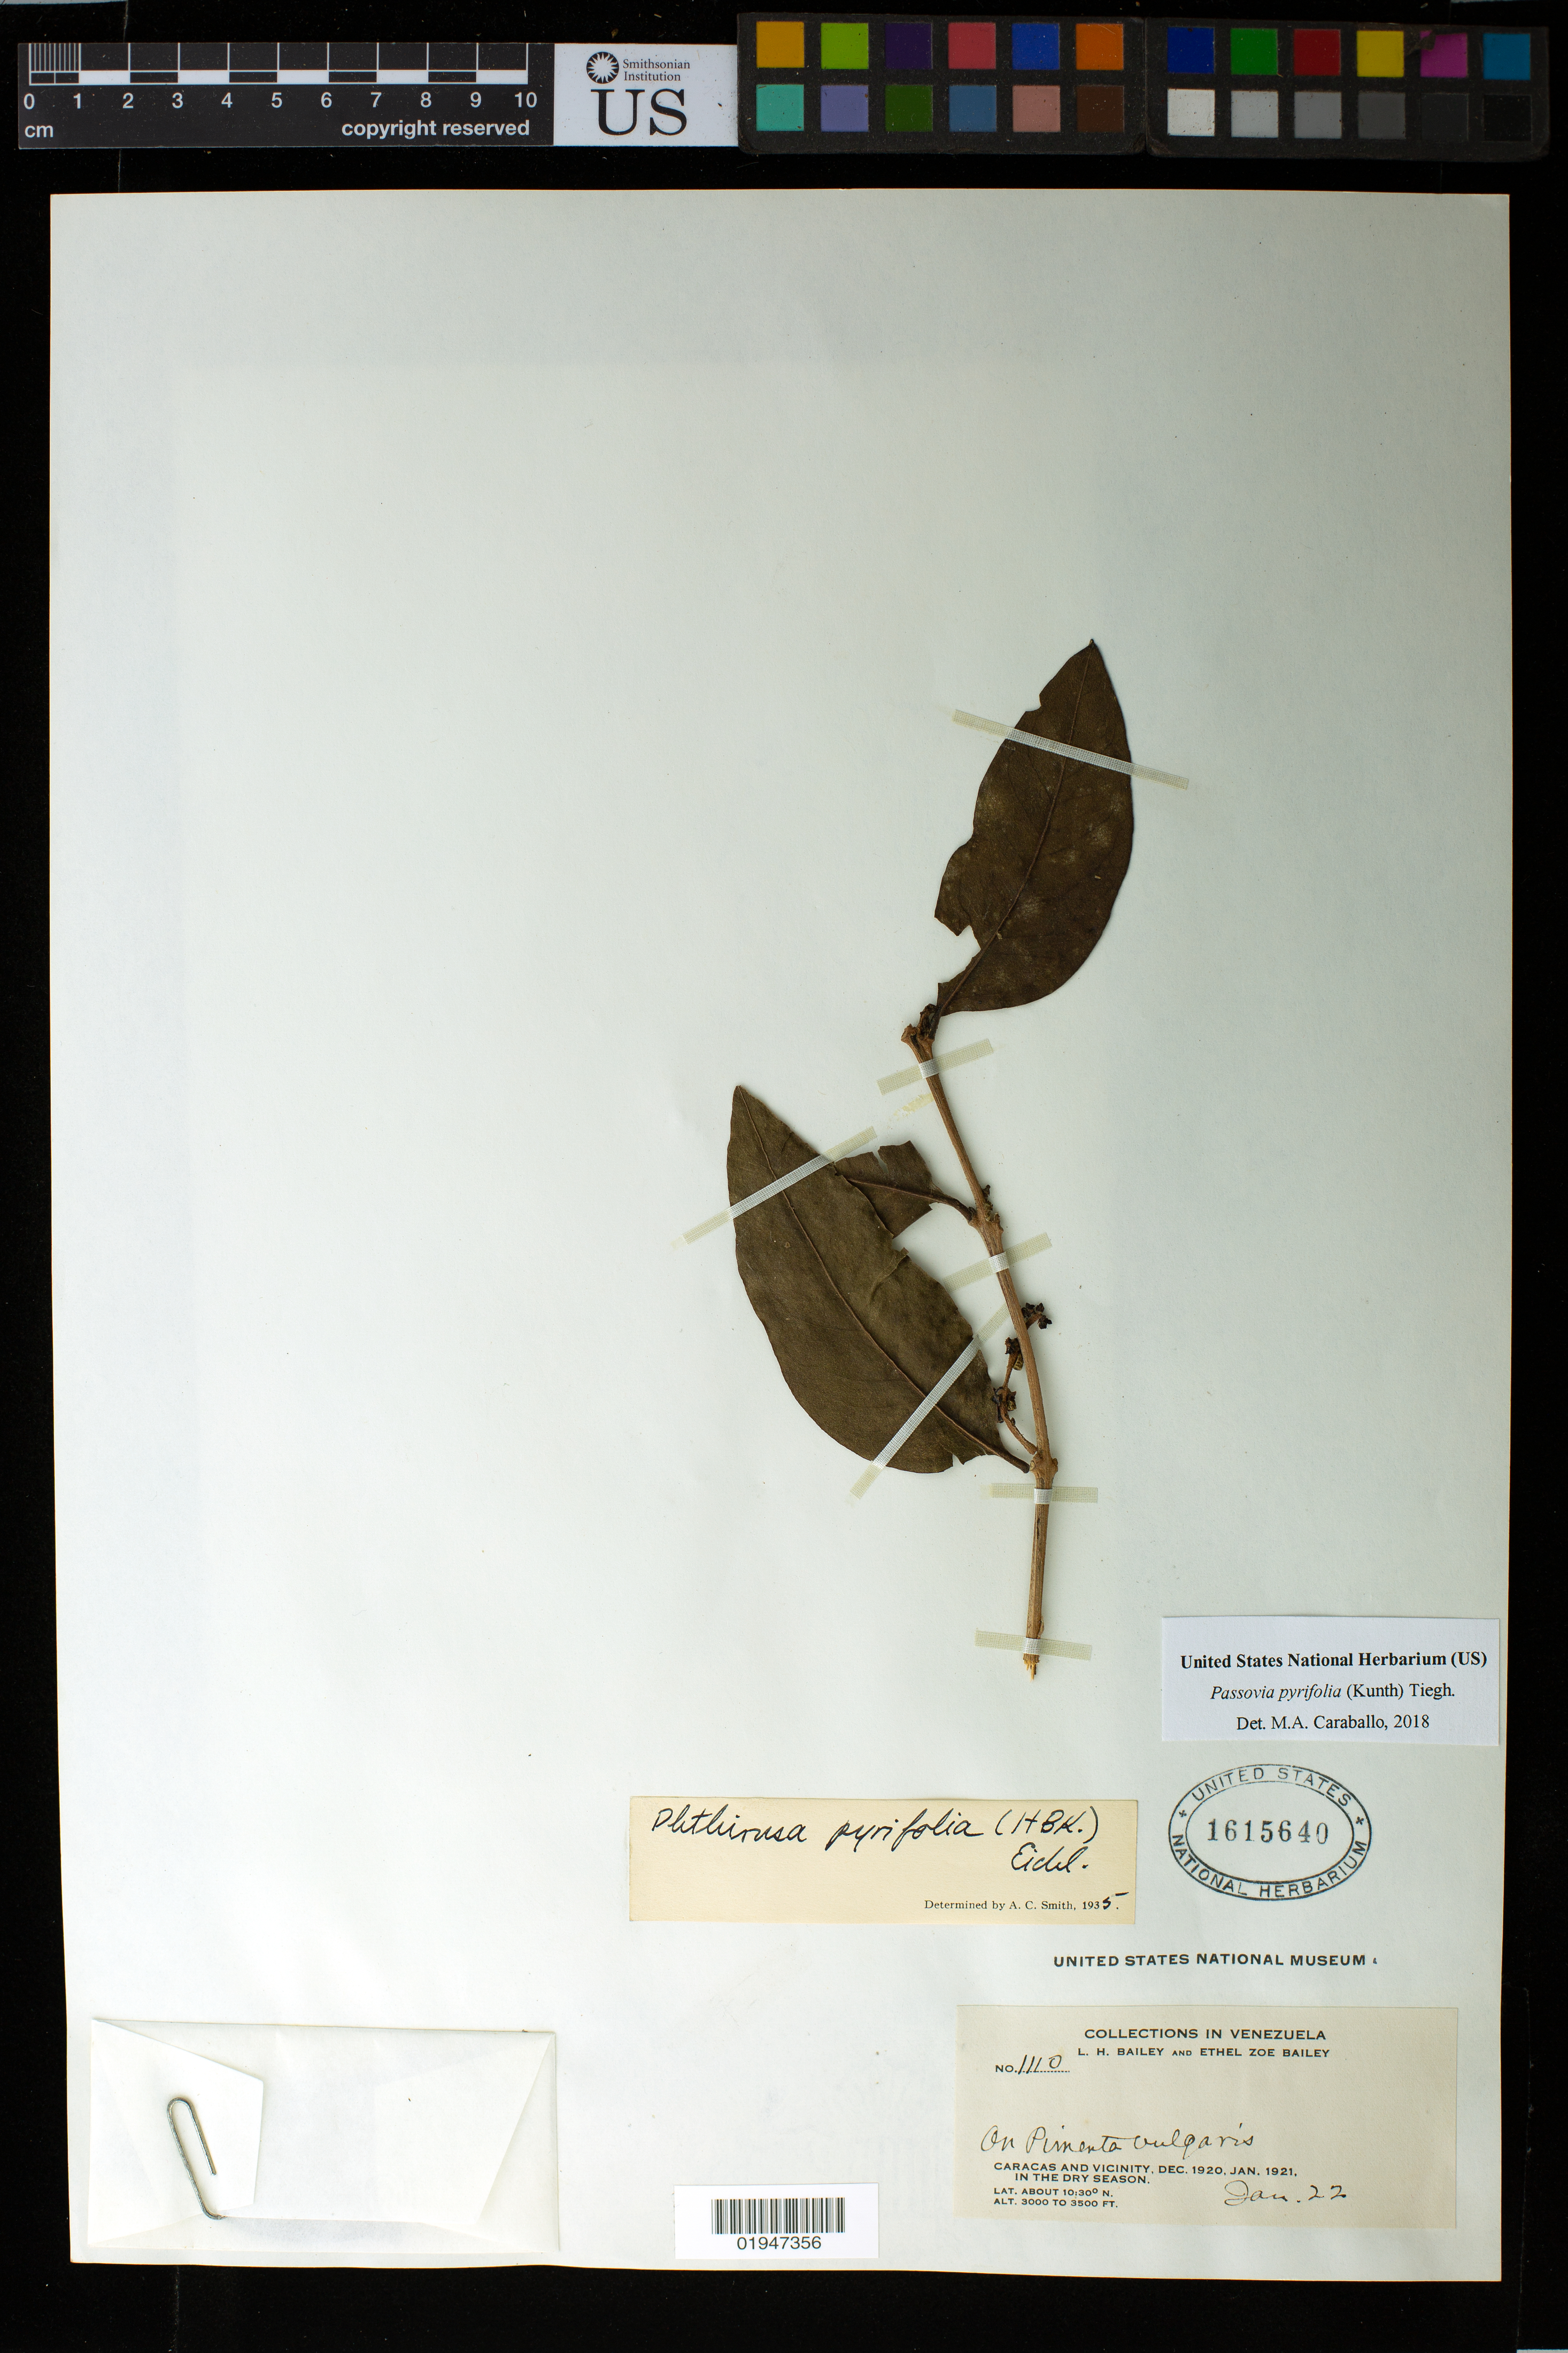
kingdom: Plantae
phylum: Tracheophyta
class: Magnoliopsida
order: Santalales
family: Loranthaceae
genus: Passovia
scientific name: Passovia pyrifolia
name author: (Kunth) Tiegh.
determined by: Caraballo-Ortiz, Marcos A., (MISS), University of Mississippi (UNITED STATES)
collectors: L. H. Bailey & E. Z. Bailey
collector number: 1110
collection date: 1921-01-22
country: Venezuela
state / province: Distrito Federal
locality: Caracas and vicinity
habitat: In the dry season. On Pimenta vulgaris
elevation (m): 914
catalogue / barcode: US 1615640